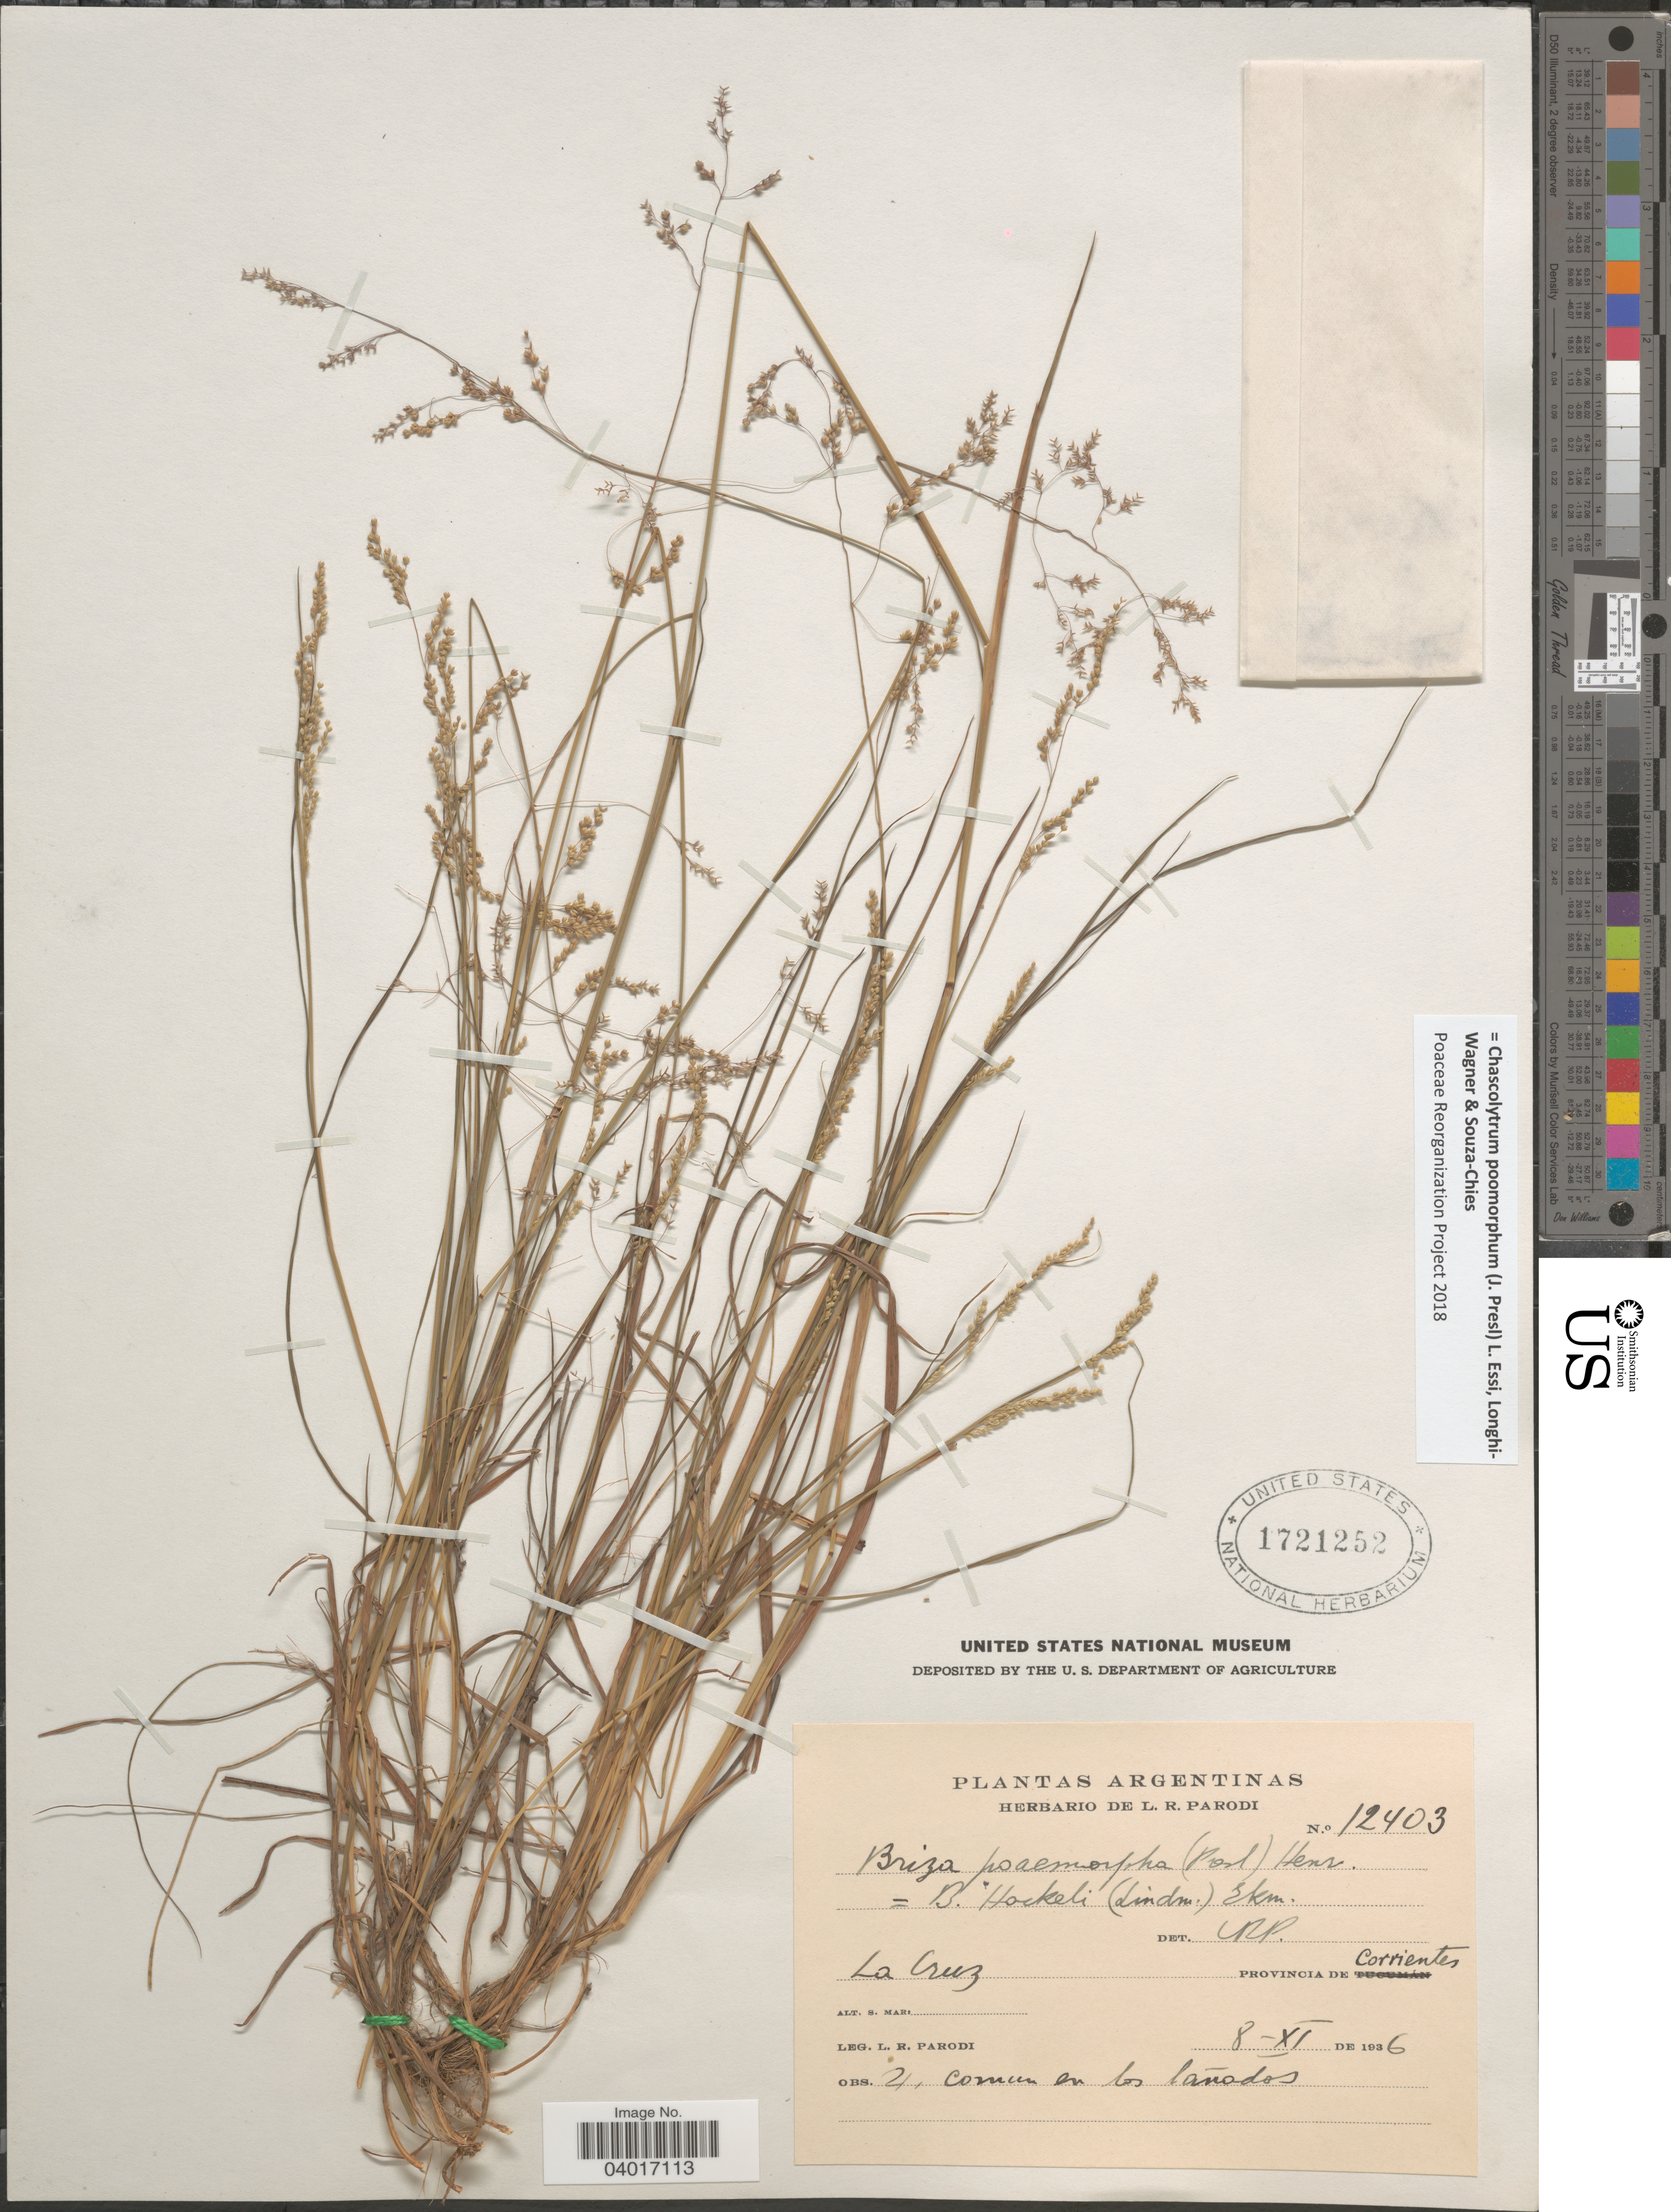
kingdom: Plantae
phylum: Tracheophyta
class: Liliopsida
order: Poales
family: Poaceae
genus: Chascolytrum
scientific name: Chascolytrum poomorphum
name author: (J. Presl) L. Essi et al.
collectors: L. R. Parodi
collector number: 12403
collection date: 1936-11-08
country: Argentina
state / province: Corrientes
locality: La Cruz.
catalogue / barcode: US 1721252